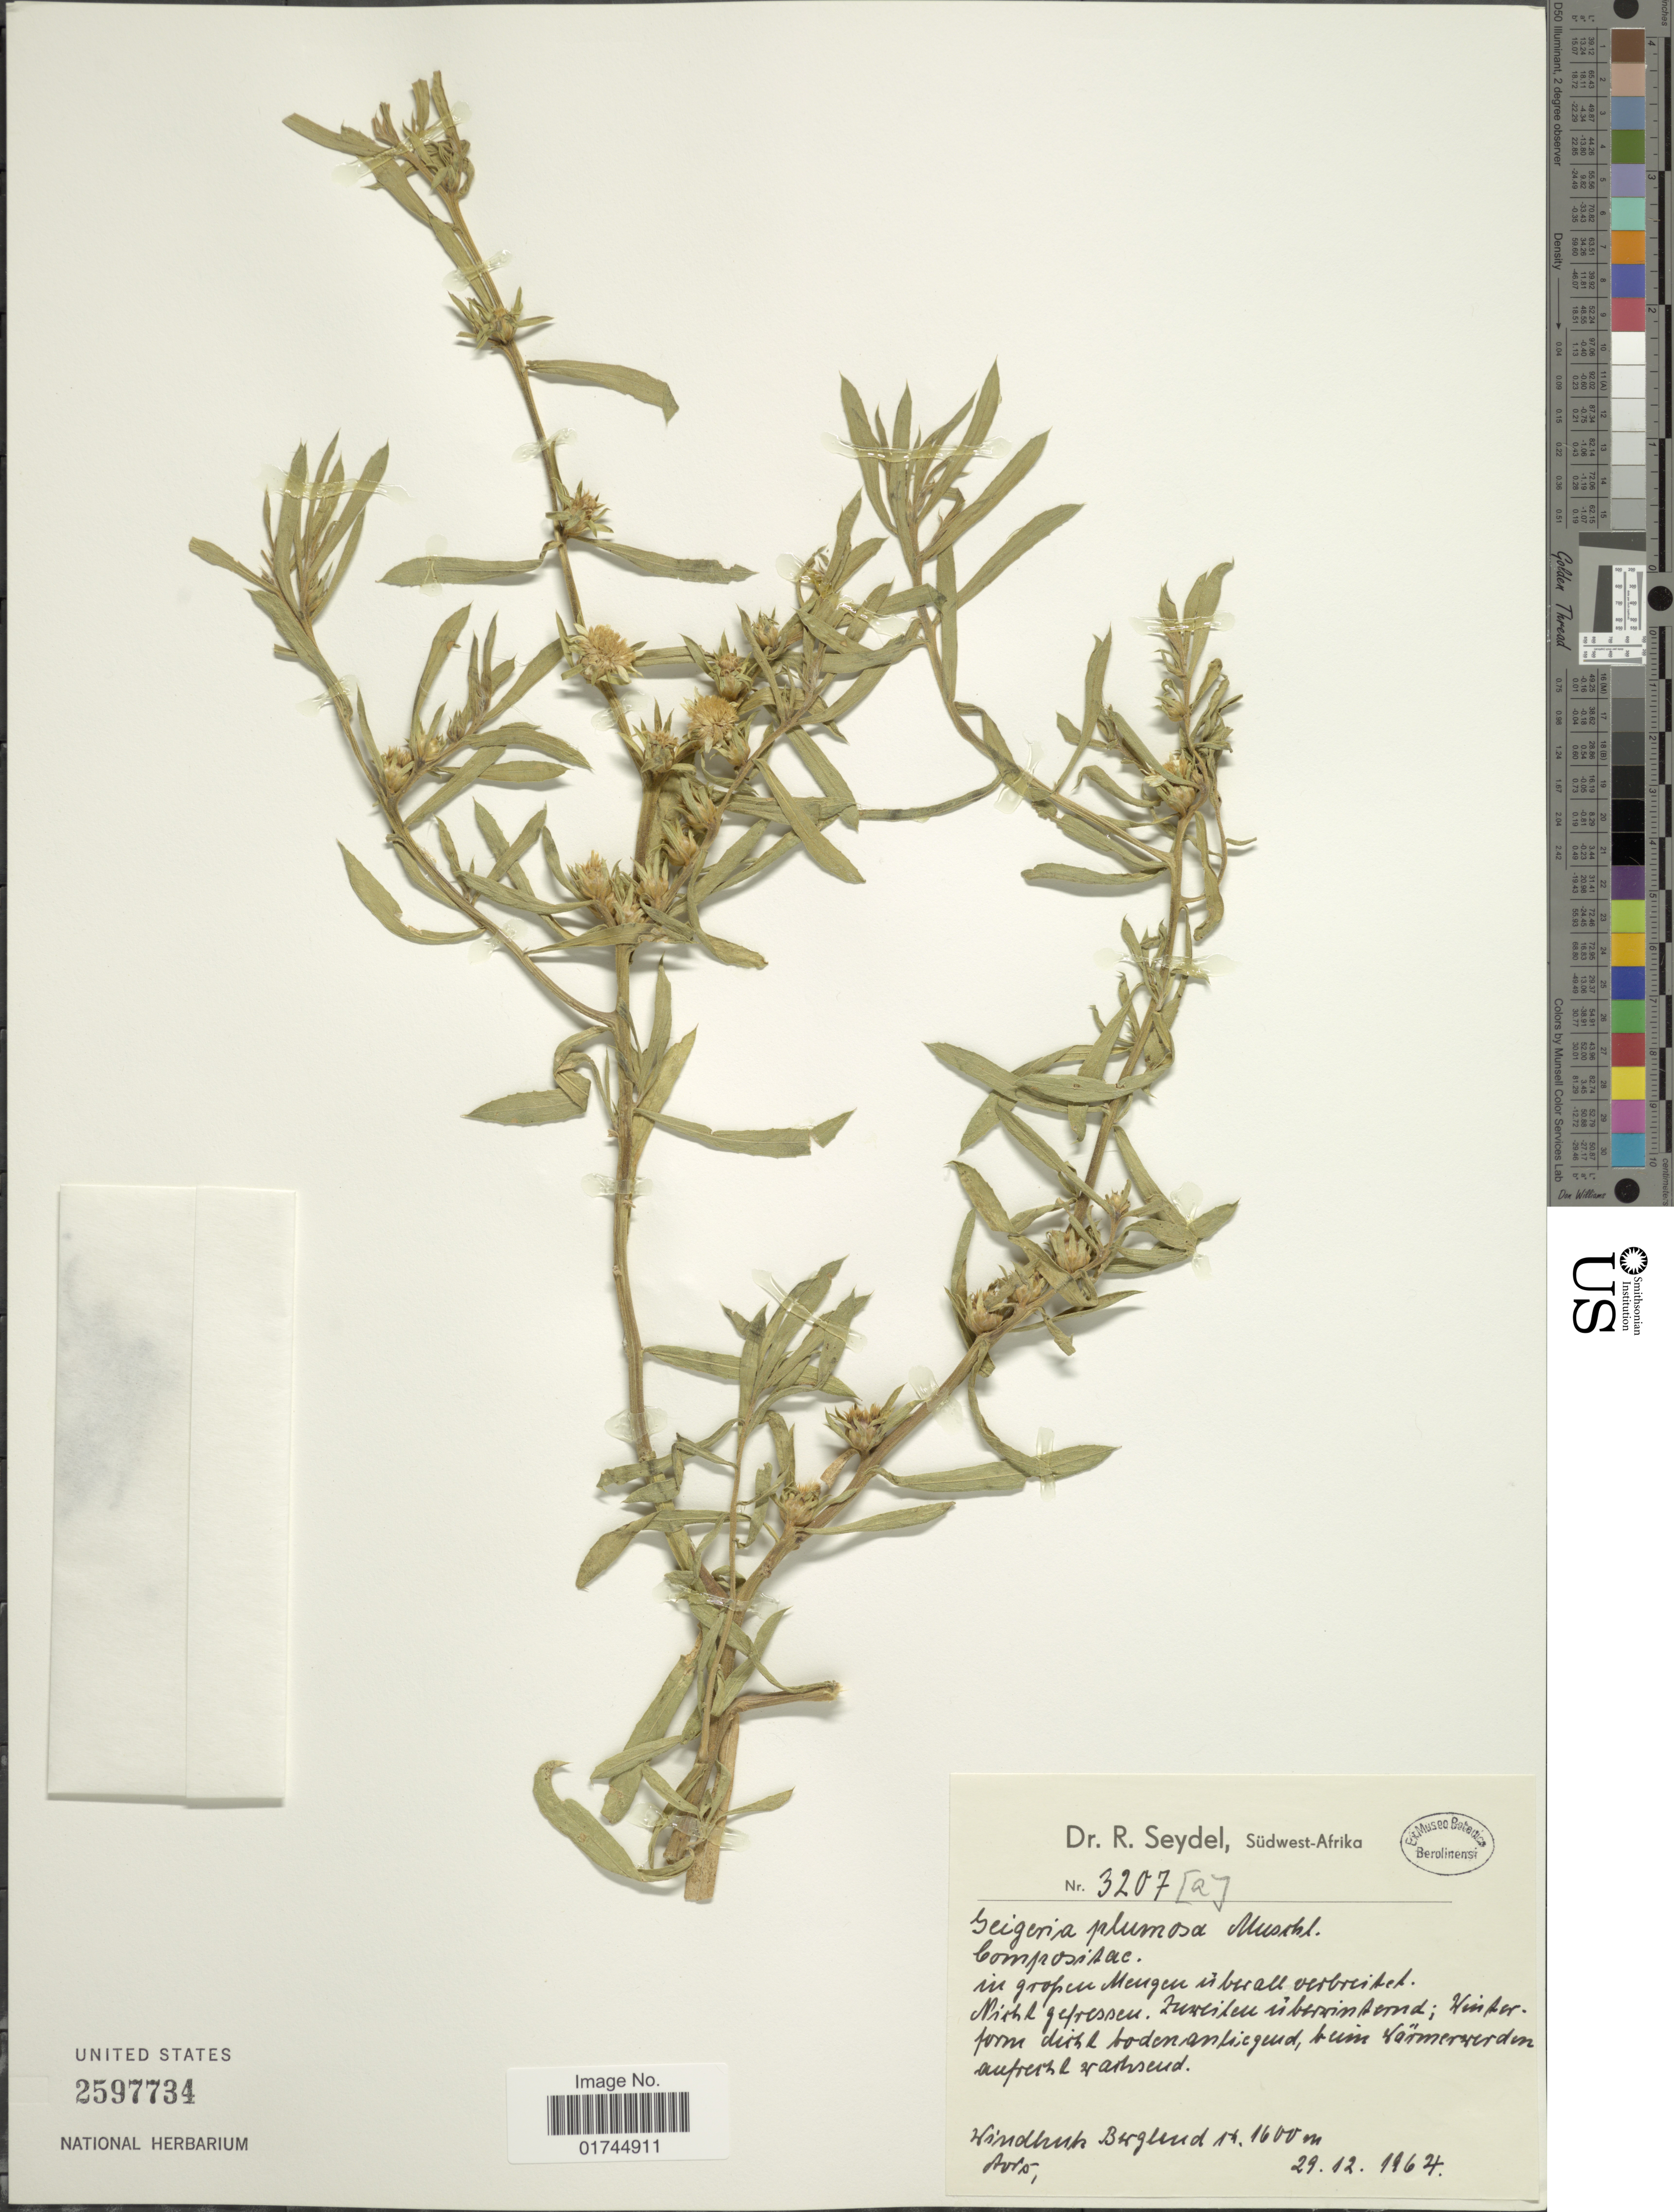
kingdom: Plantae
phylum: Tracheophyta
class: Magnoliopsida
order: Asterales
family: Asteraceae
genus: Geigeria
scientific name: Geigeria plumosa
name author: Muschl.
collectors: R. Seydel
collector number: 3207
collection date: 1964-12-29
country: Namibia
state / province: Khomas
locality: Südwest-Afrika [Southwest Africa], Windhuk [Windhoek], Bergland. Avis.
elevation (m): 1600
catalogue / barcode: US 2597734